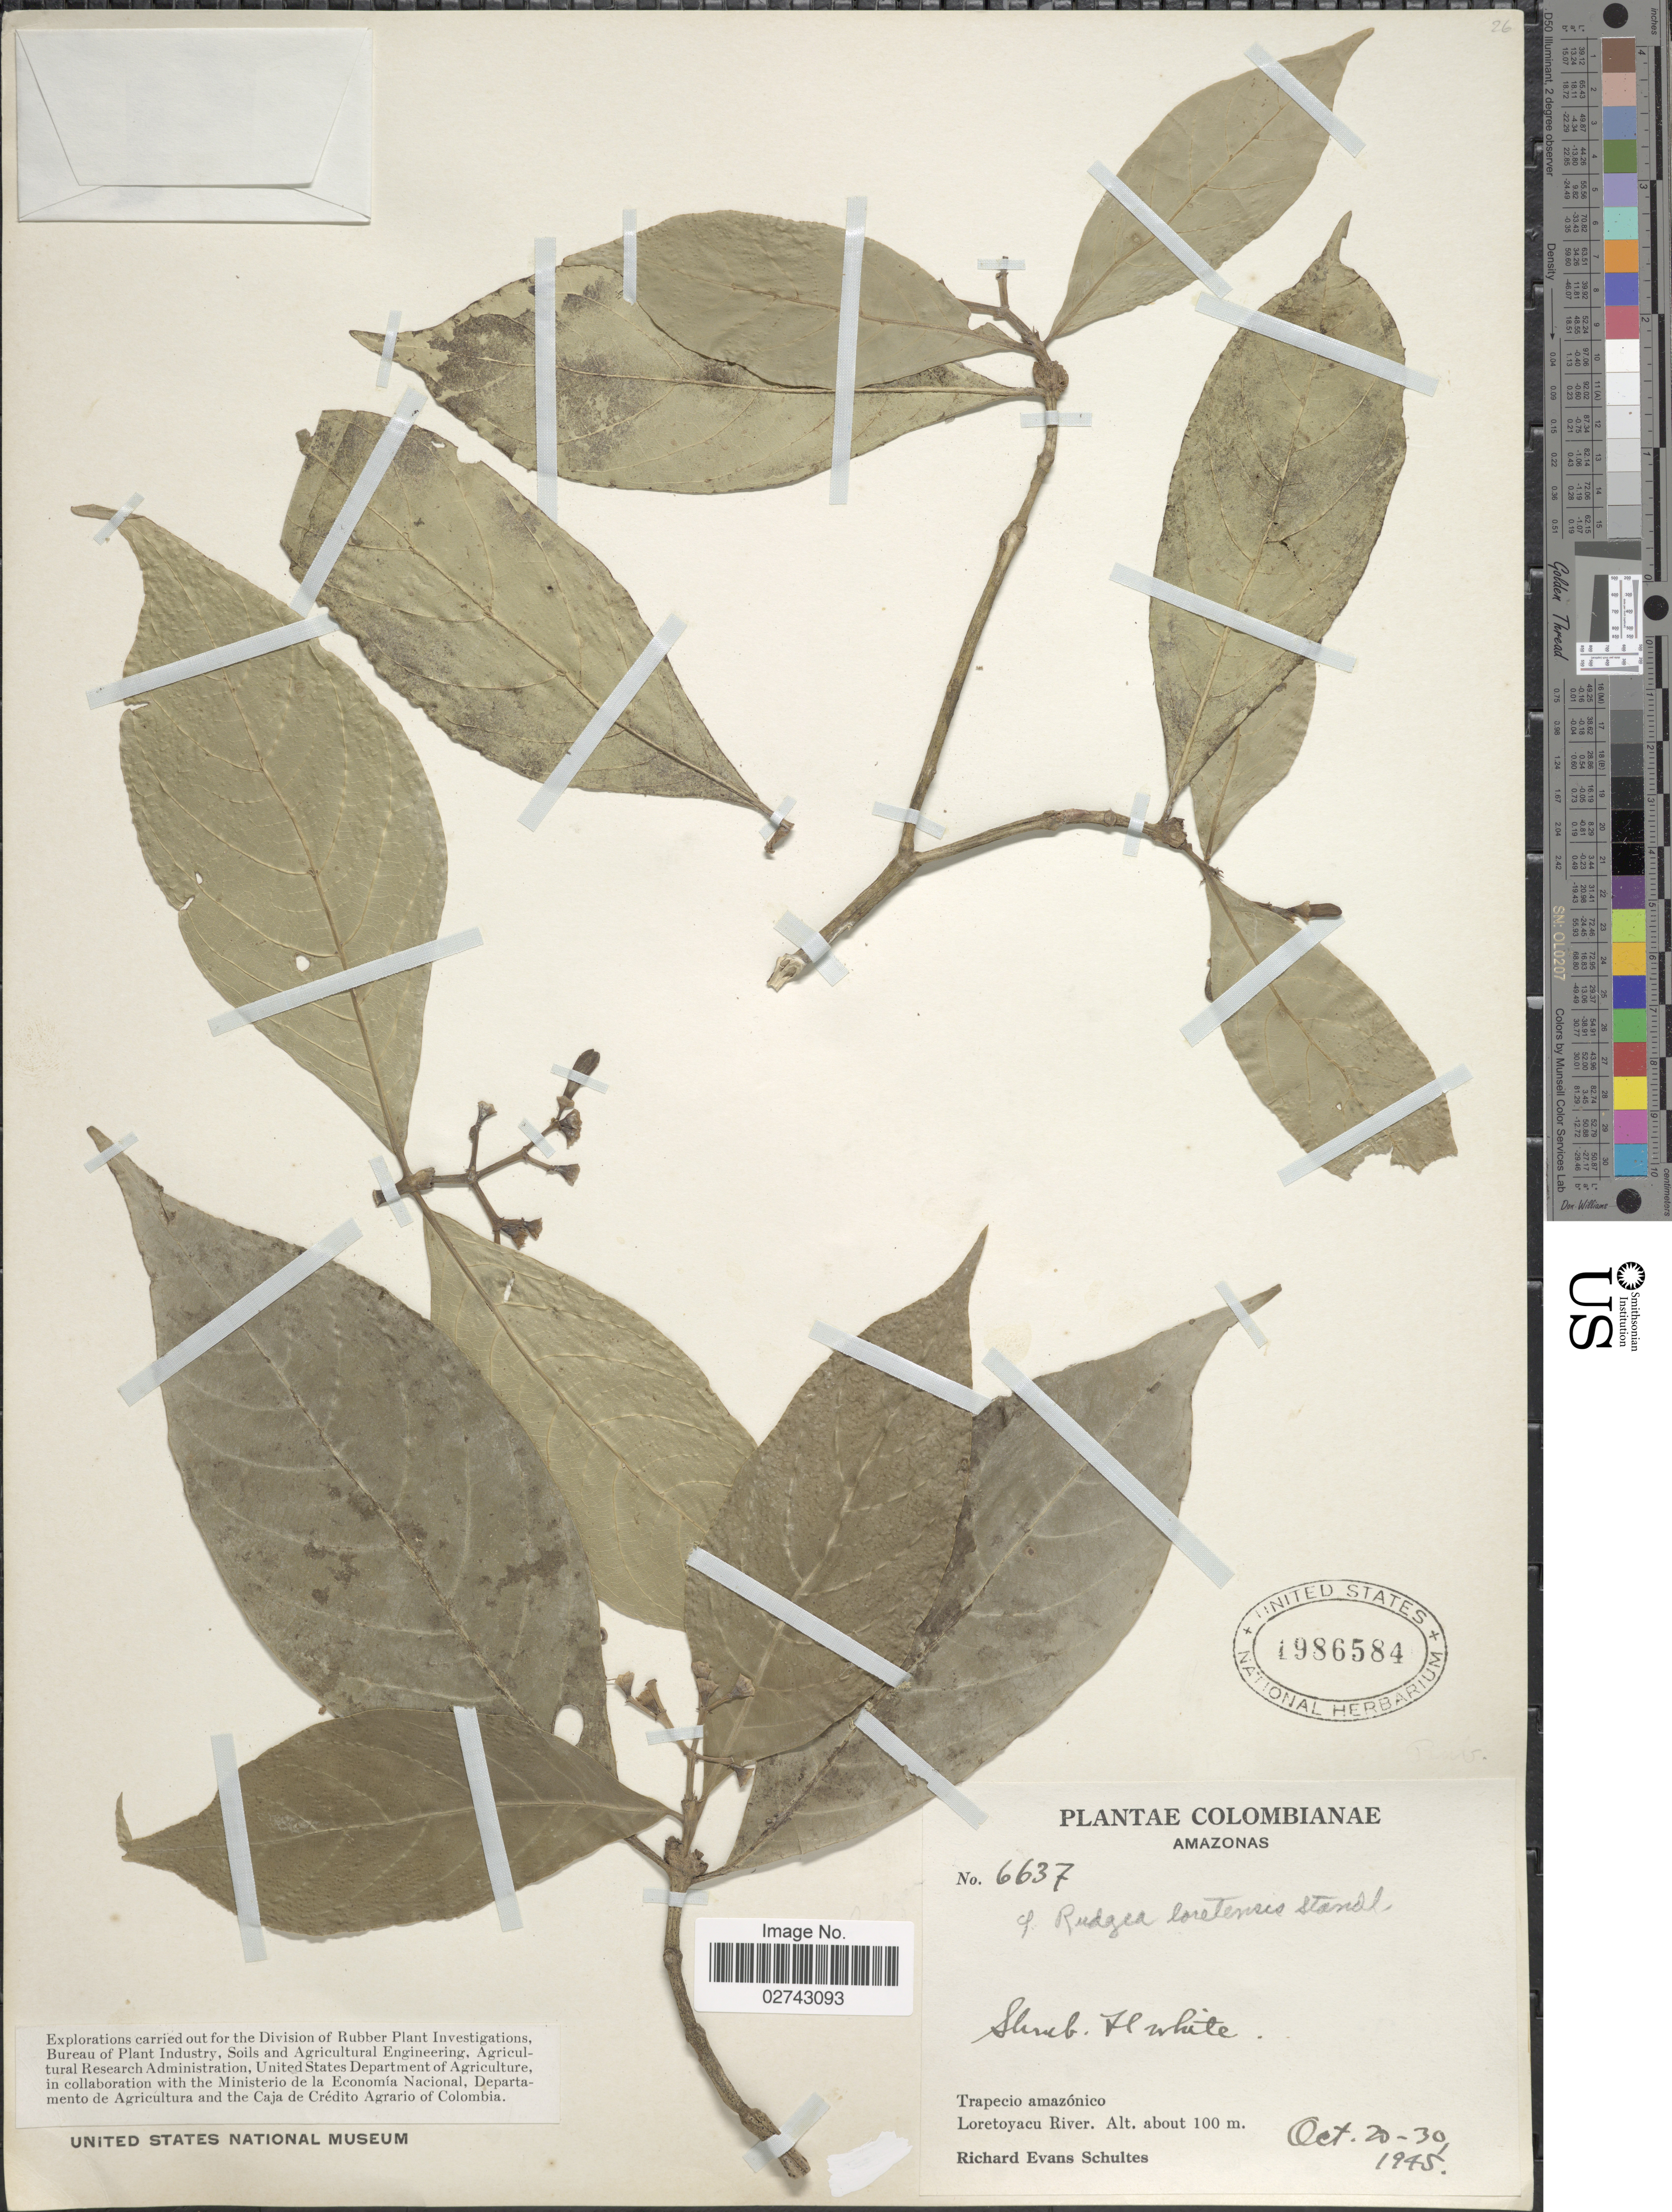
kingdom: Plantae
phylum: Tracheophyta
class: Magnoliopsida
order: Gentianales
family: Rubiaceae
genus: Rudgea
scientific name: Rudgea loretensis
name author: Standl.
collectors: R. E. Schultes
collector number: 6637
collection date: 1945-10-20/1945-10-30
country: Colombia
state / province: Amazônas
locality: Trapeco amazonica. Loretoyacu River.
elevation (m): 100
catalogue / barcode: US 1986584